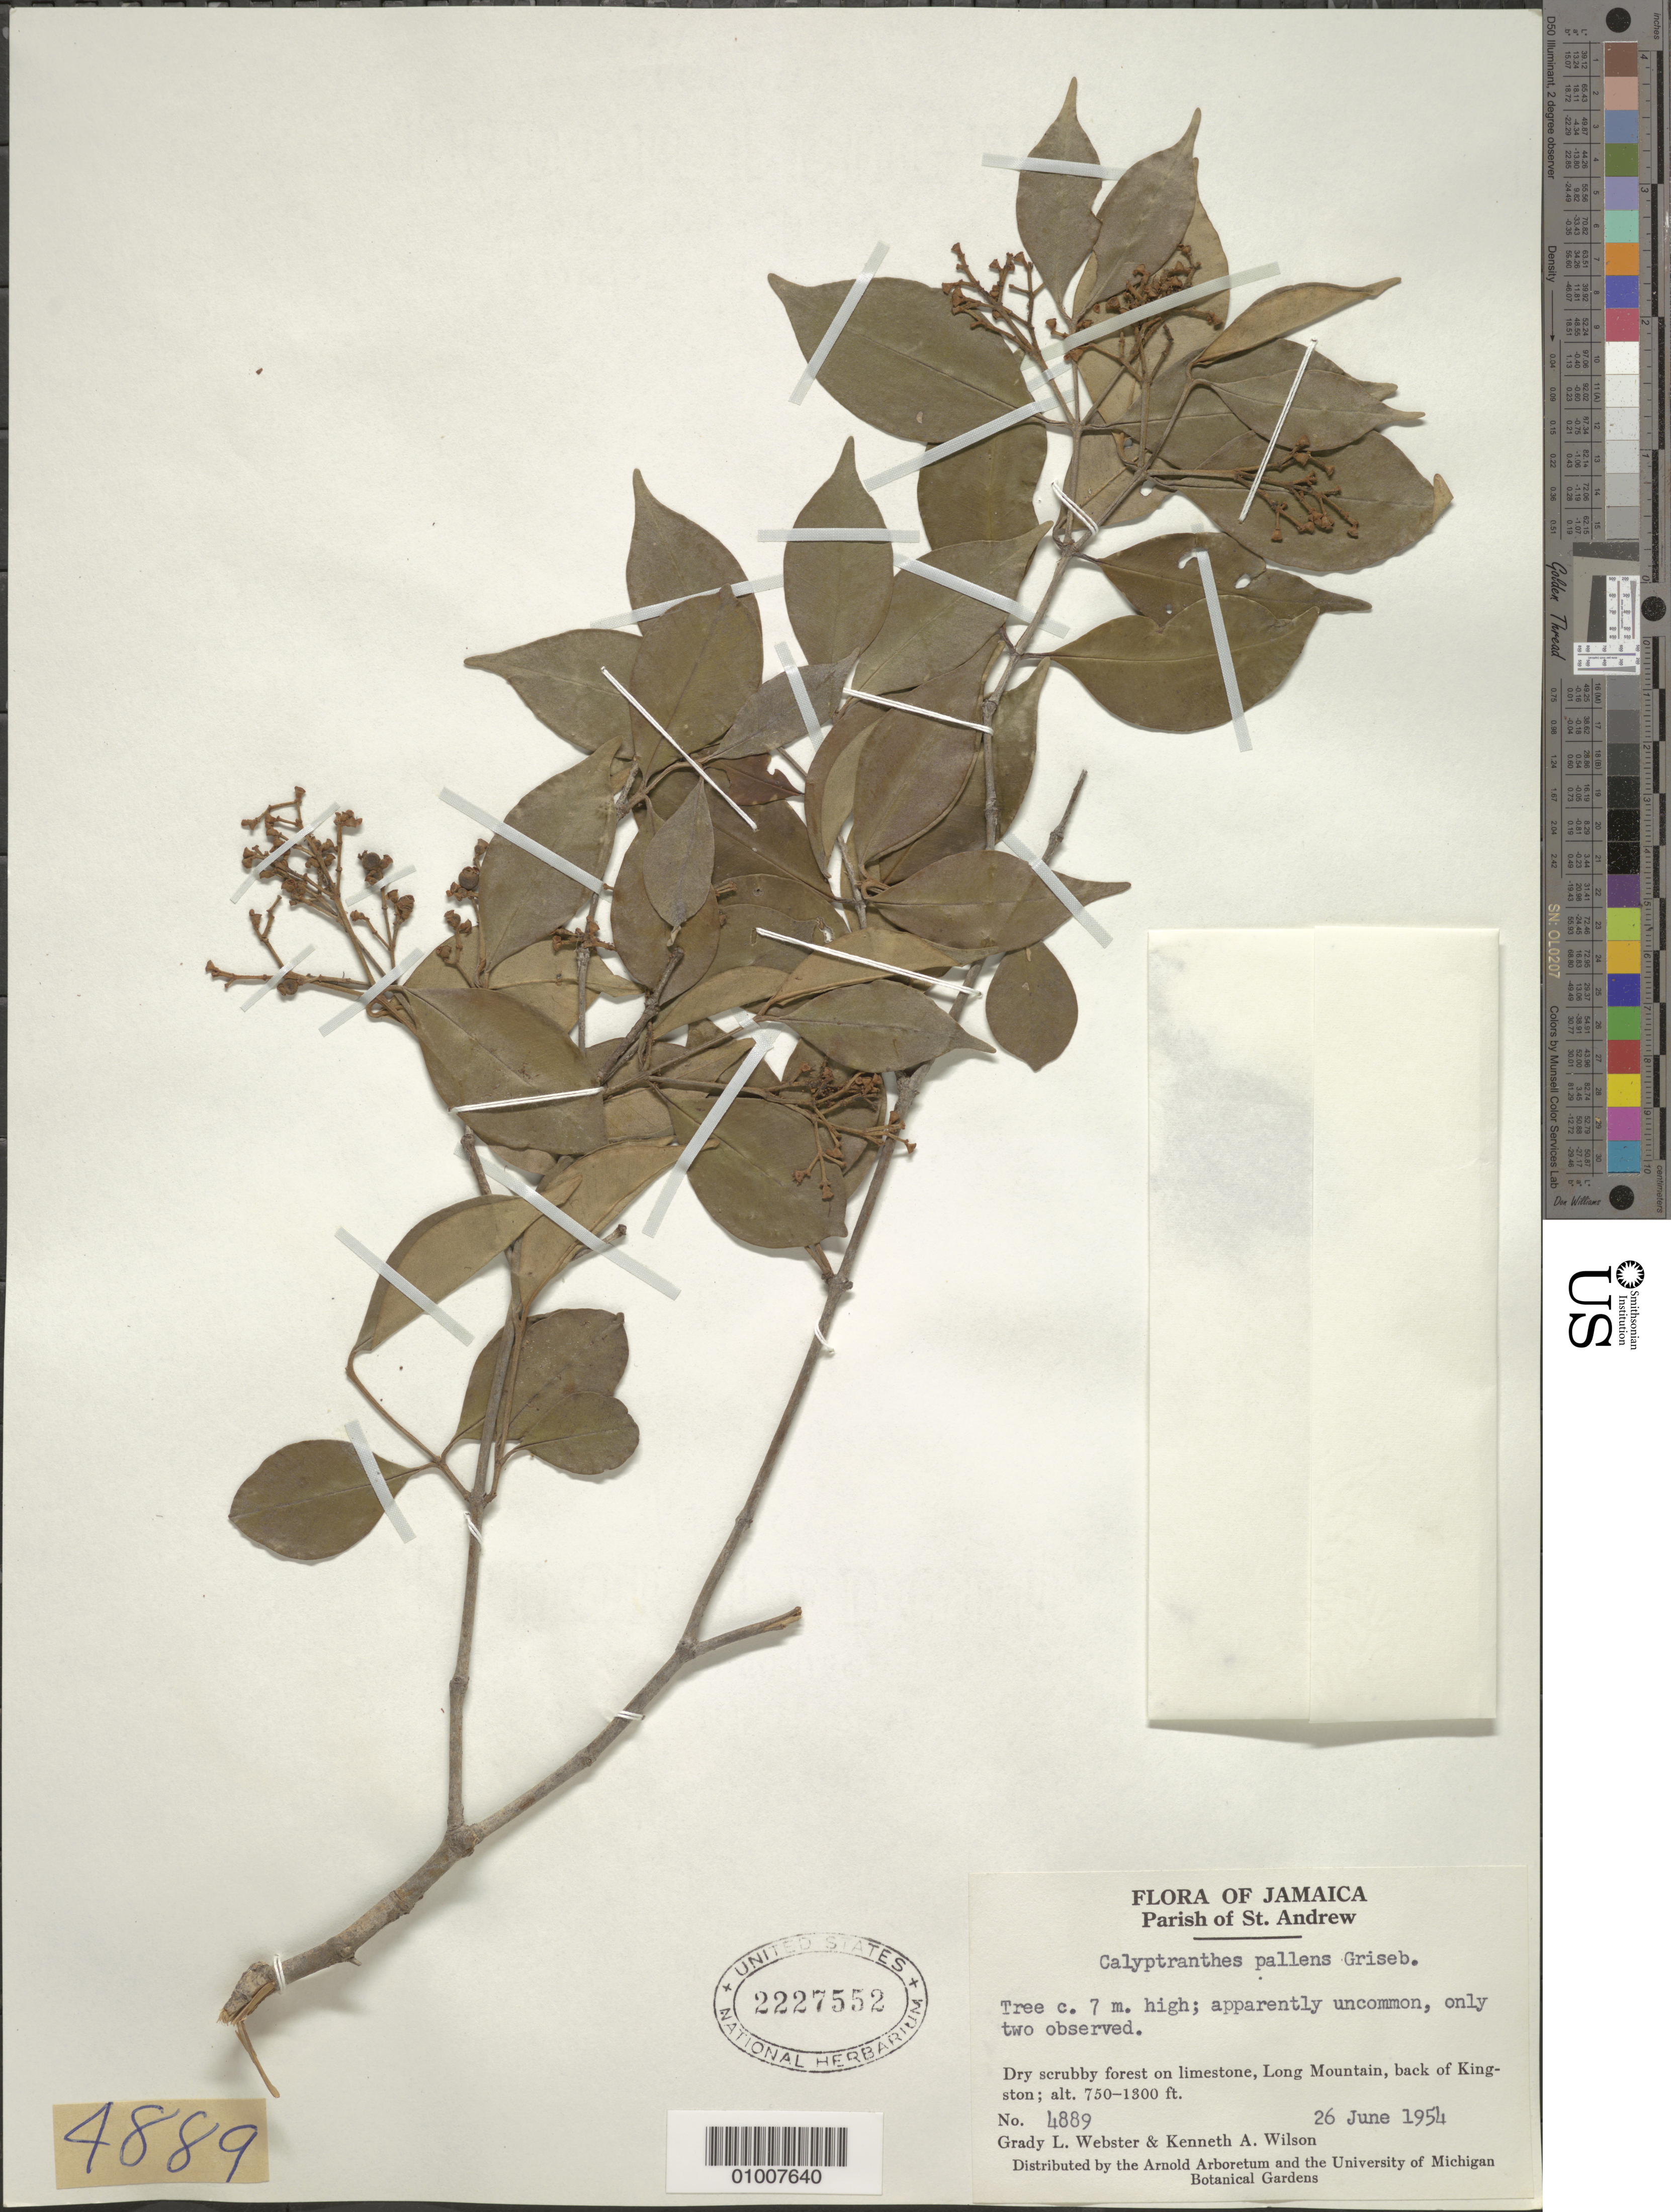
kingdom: Plantae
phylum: Tracheophyta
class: Magnoliopsida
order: Myrtales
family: Myrtaceae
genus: Myrcia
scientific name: Myrcia neopallens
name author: A.R. Lourenço & E. Lucas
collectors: G. L. Webster & K. A. Wilson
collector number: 4889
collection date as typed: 26 Jun 1954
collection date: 1954-06-26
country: Jamaica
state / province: Saint Andrew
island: Jamaica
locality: Long Mountain, back of Kingston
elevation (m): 229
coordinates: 0 N, 0 E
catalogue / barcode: US 2227552